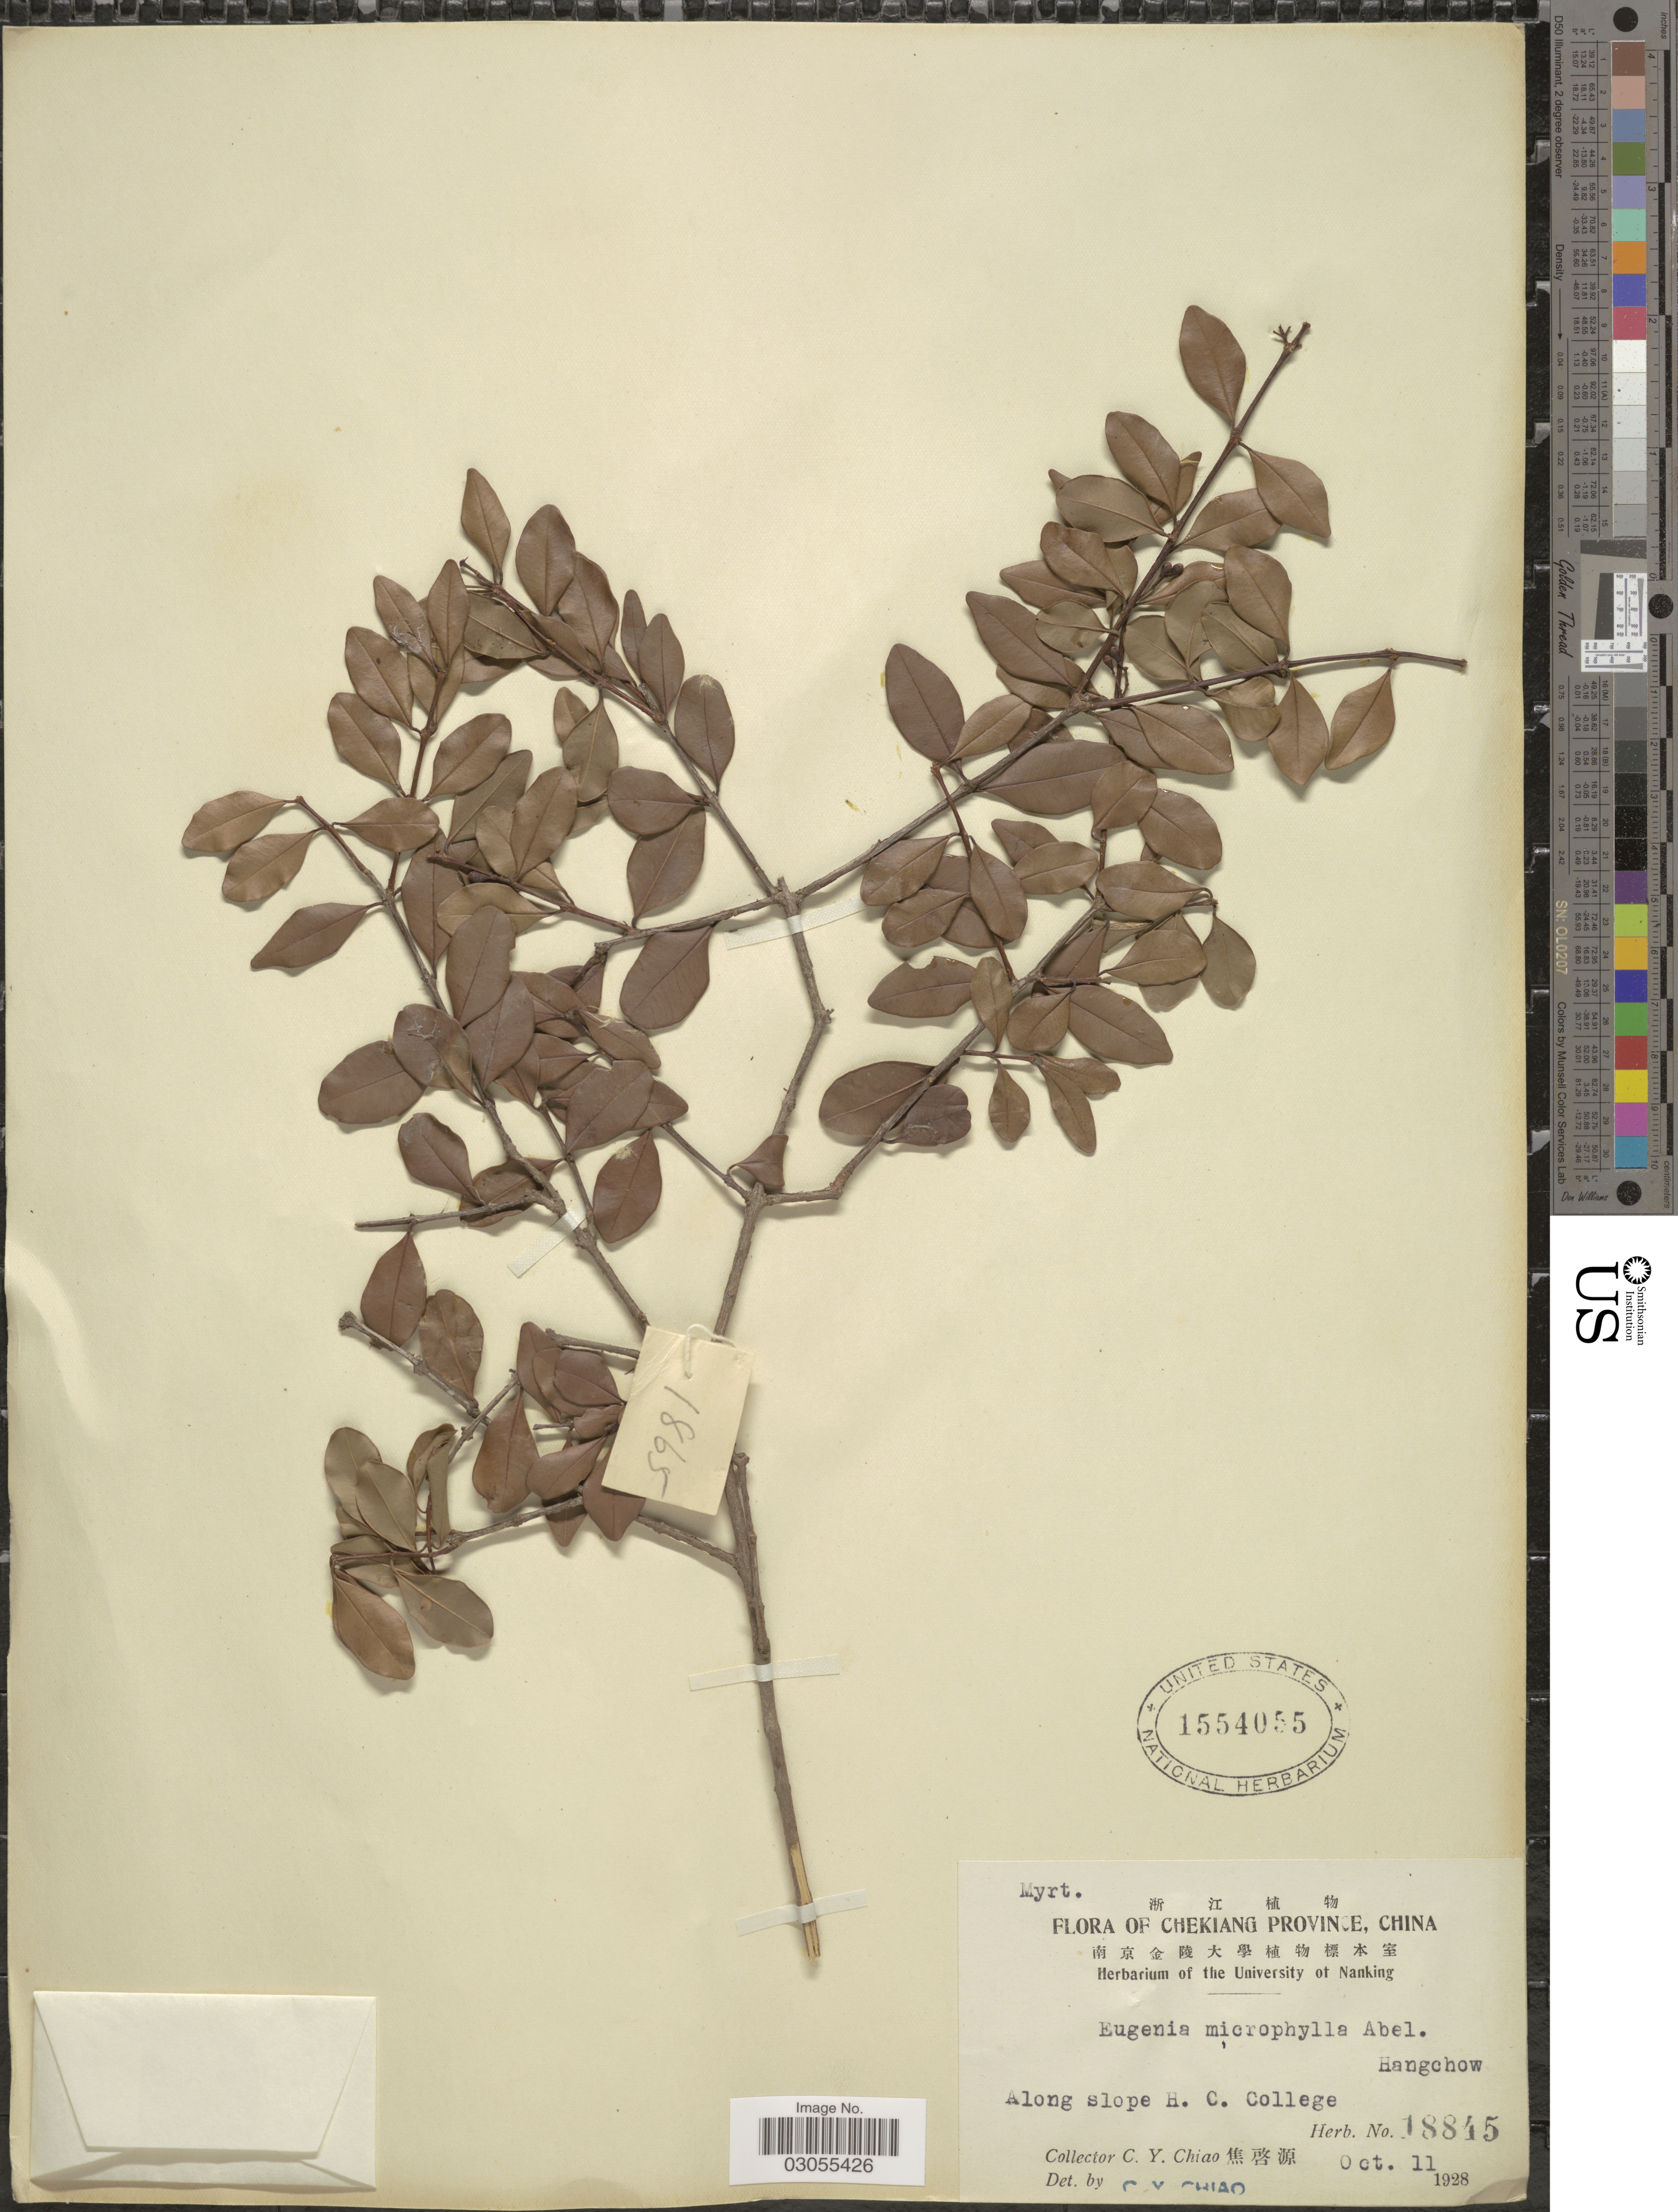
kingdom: Plantae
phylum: Tracheophyta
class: Magnoliopsida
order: Myrtales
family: Myrtaceae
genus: Syzygium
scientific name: Syzygium buxifolium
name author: Hook. & Arn.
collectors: C. Y. Chiao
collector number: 18845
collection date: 1928-10-11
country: China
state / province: Zhejiang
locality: Chekiang Province. Along slope H. C. College.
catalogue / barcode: US 1554055